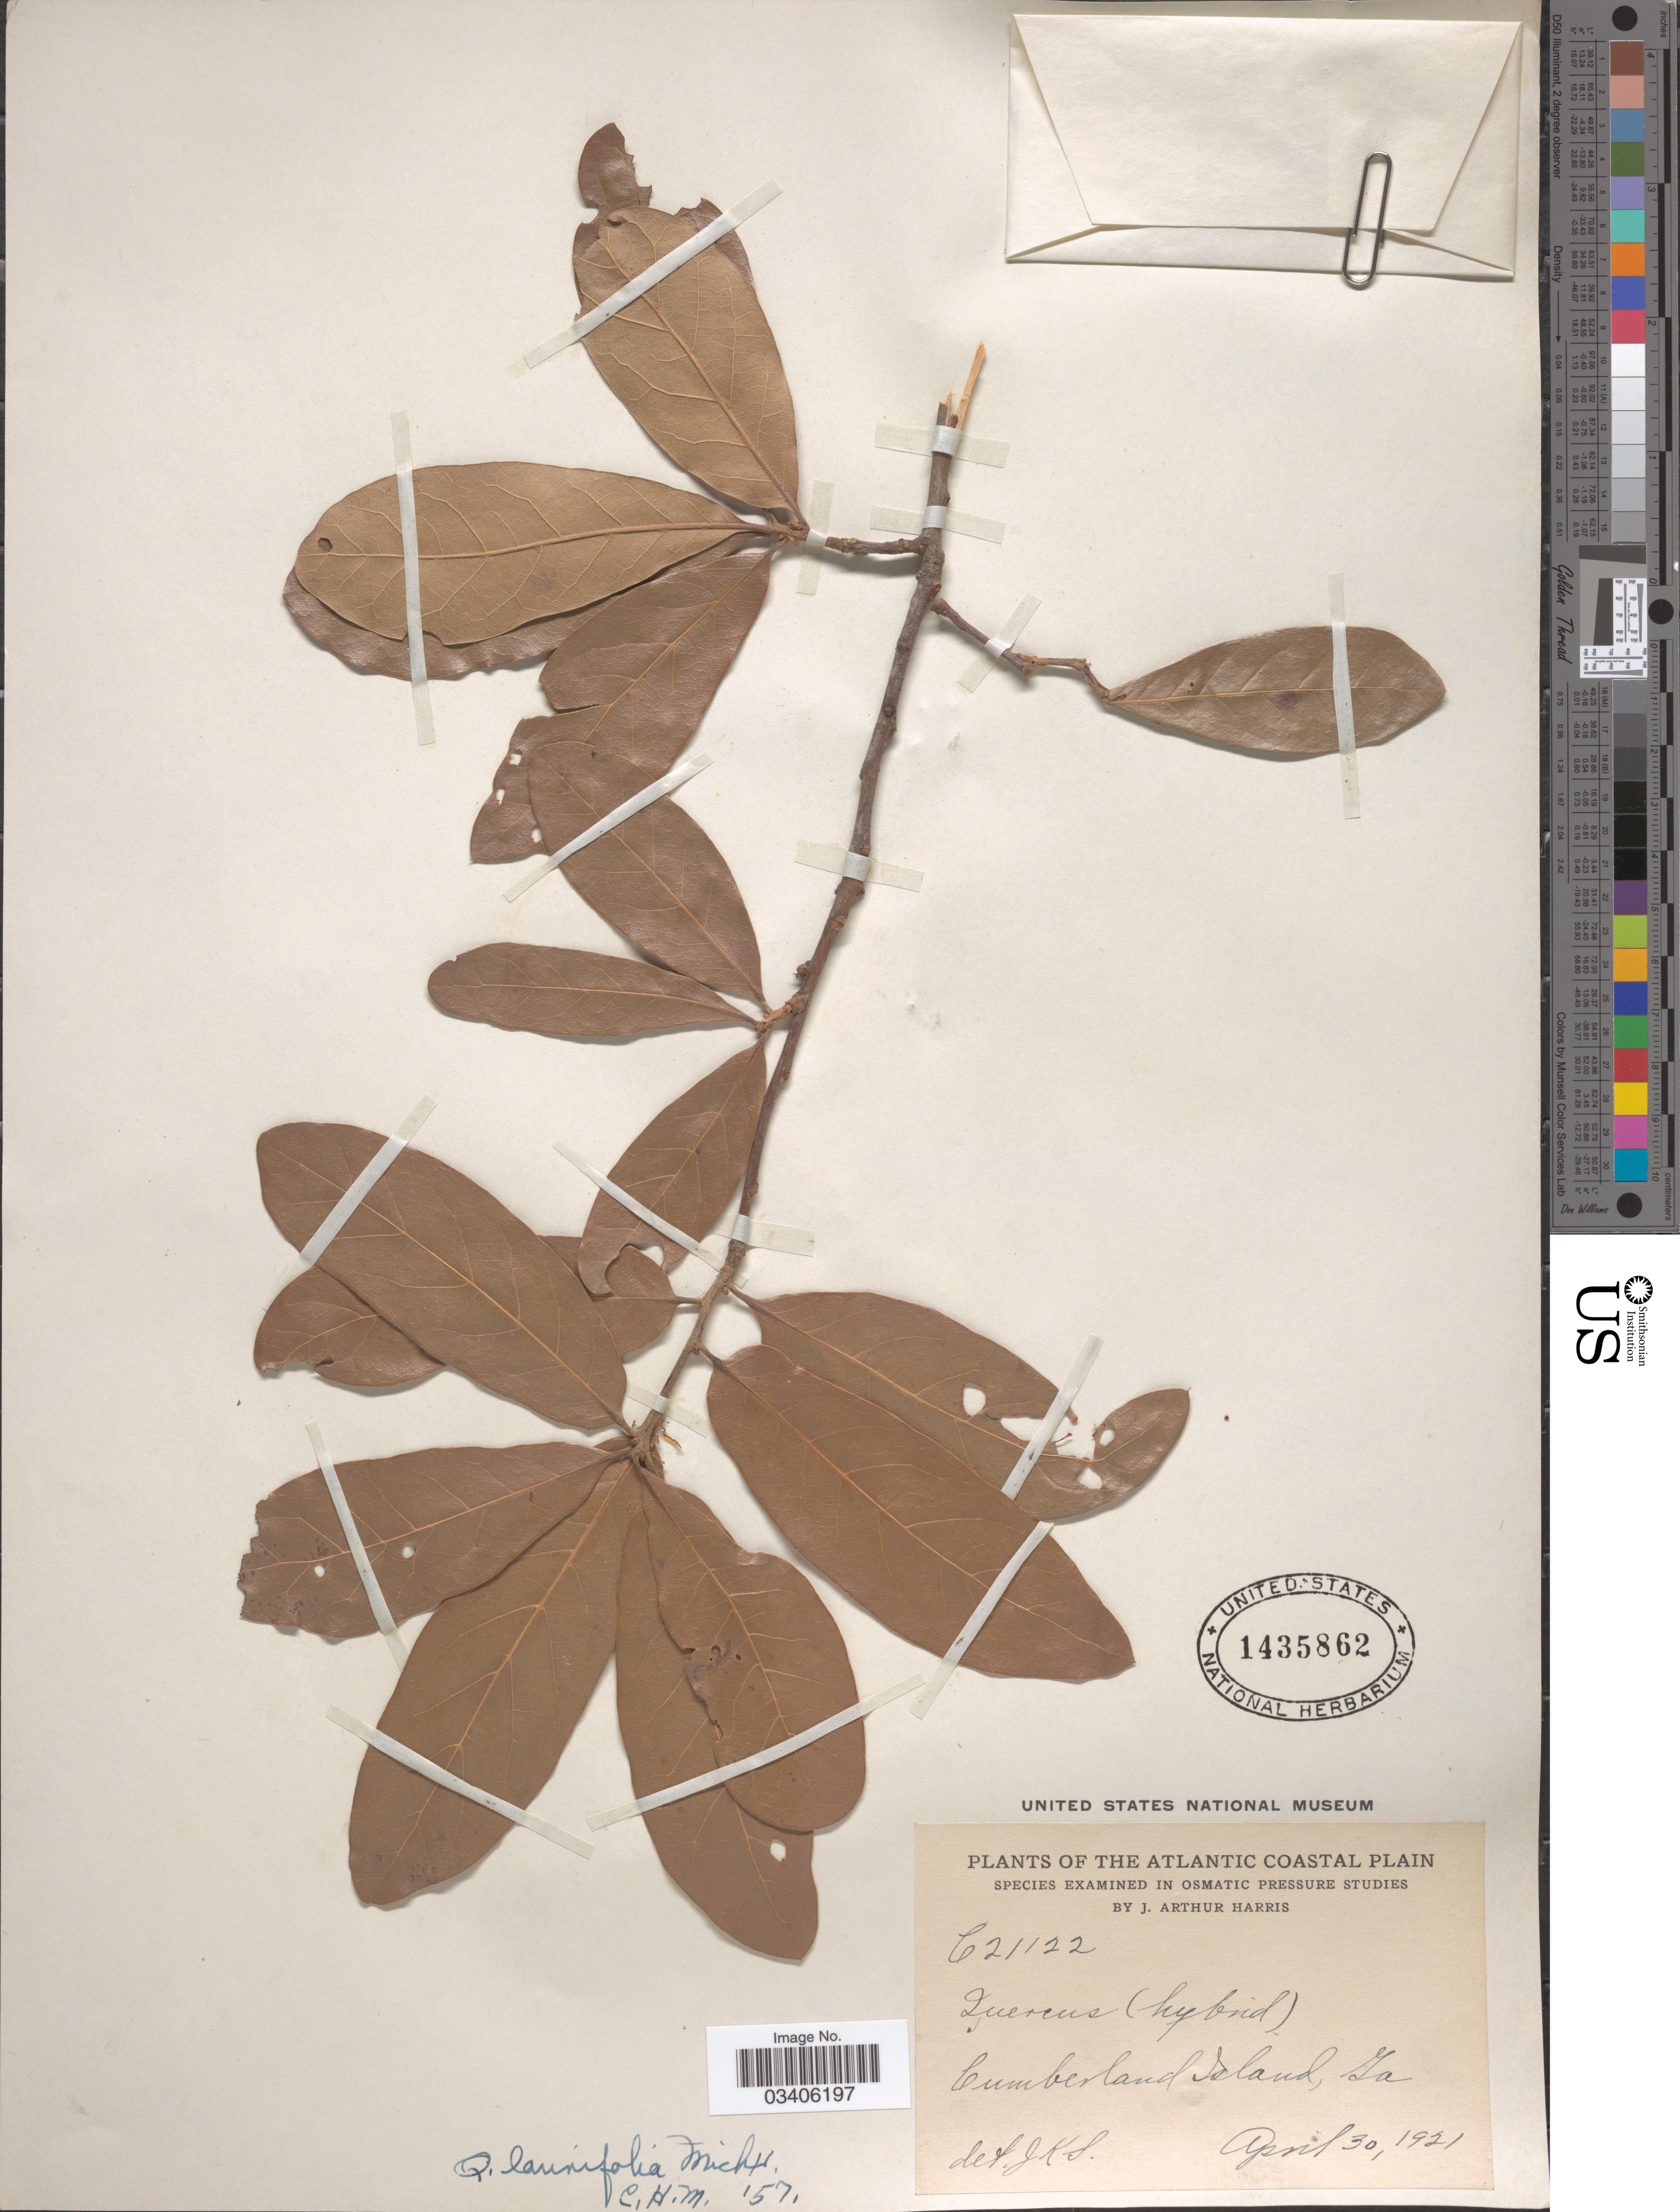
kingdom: Plantae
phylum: Tracheophyta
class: Magnoliopsida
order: Fagales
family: Fagaceae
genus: Quercus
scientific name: Quercus laurifolia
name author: Michx.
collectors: J. A. Harris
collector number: C21122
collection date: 1921-04-30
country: United States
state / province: Georgia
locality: The Atlantic Coastal Plain. Cumberland Island.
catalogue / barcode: US 1435862